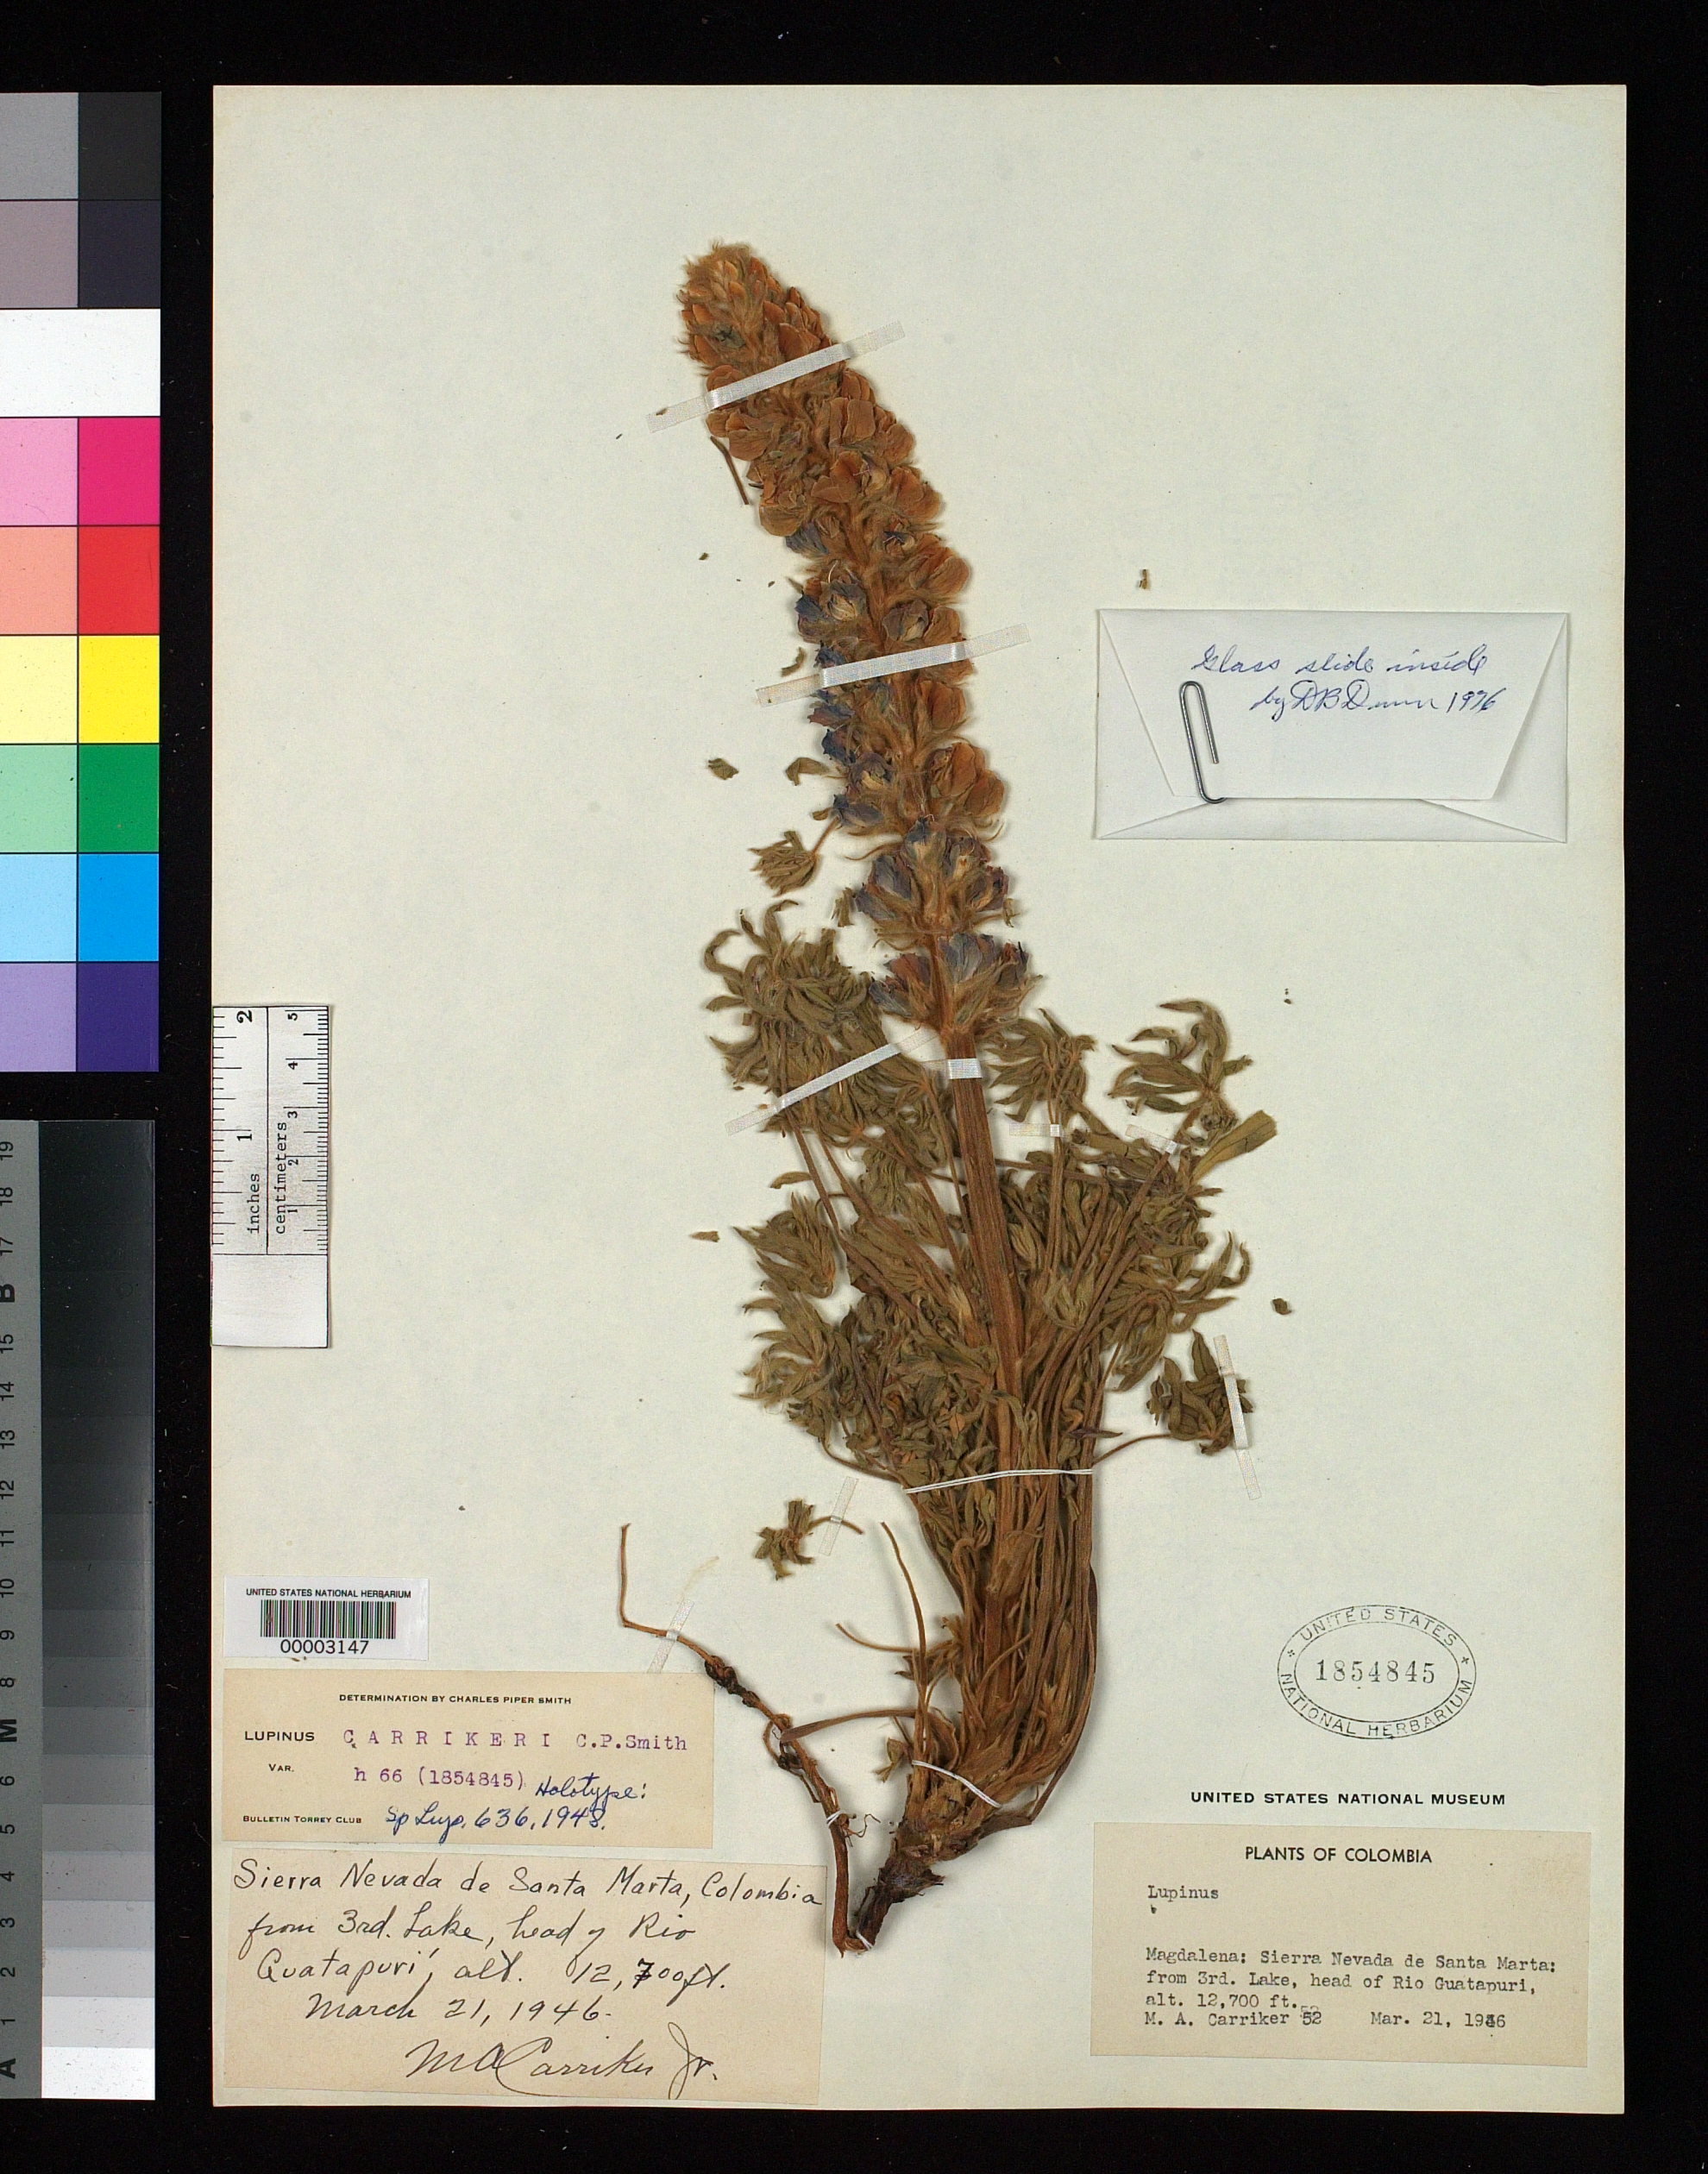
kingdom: Plantae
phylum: Tracheophyta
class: Magnoliopsida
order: Fabales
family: Fabaceae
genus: Lupinus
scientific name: Lupinus carrikeri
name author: C.P. Sm.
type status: Holotype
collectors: M. A. Carriker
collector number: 52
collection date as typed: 21 Mar 1946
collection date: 1946-03-21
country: Colombia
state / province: Magdalena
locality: Sierra Nevada de Santa Marta, head of Rio Guatapuri.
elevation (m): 3871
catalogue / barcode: US 1854845